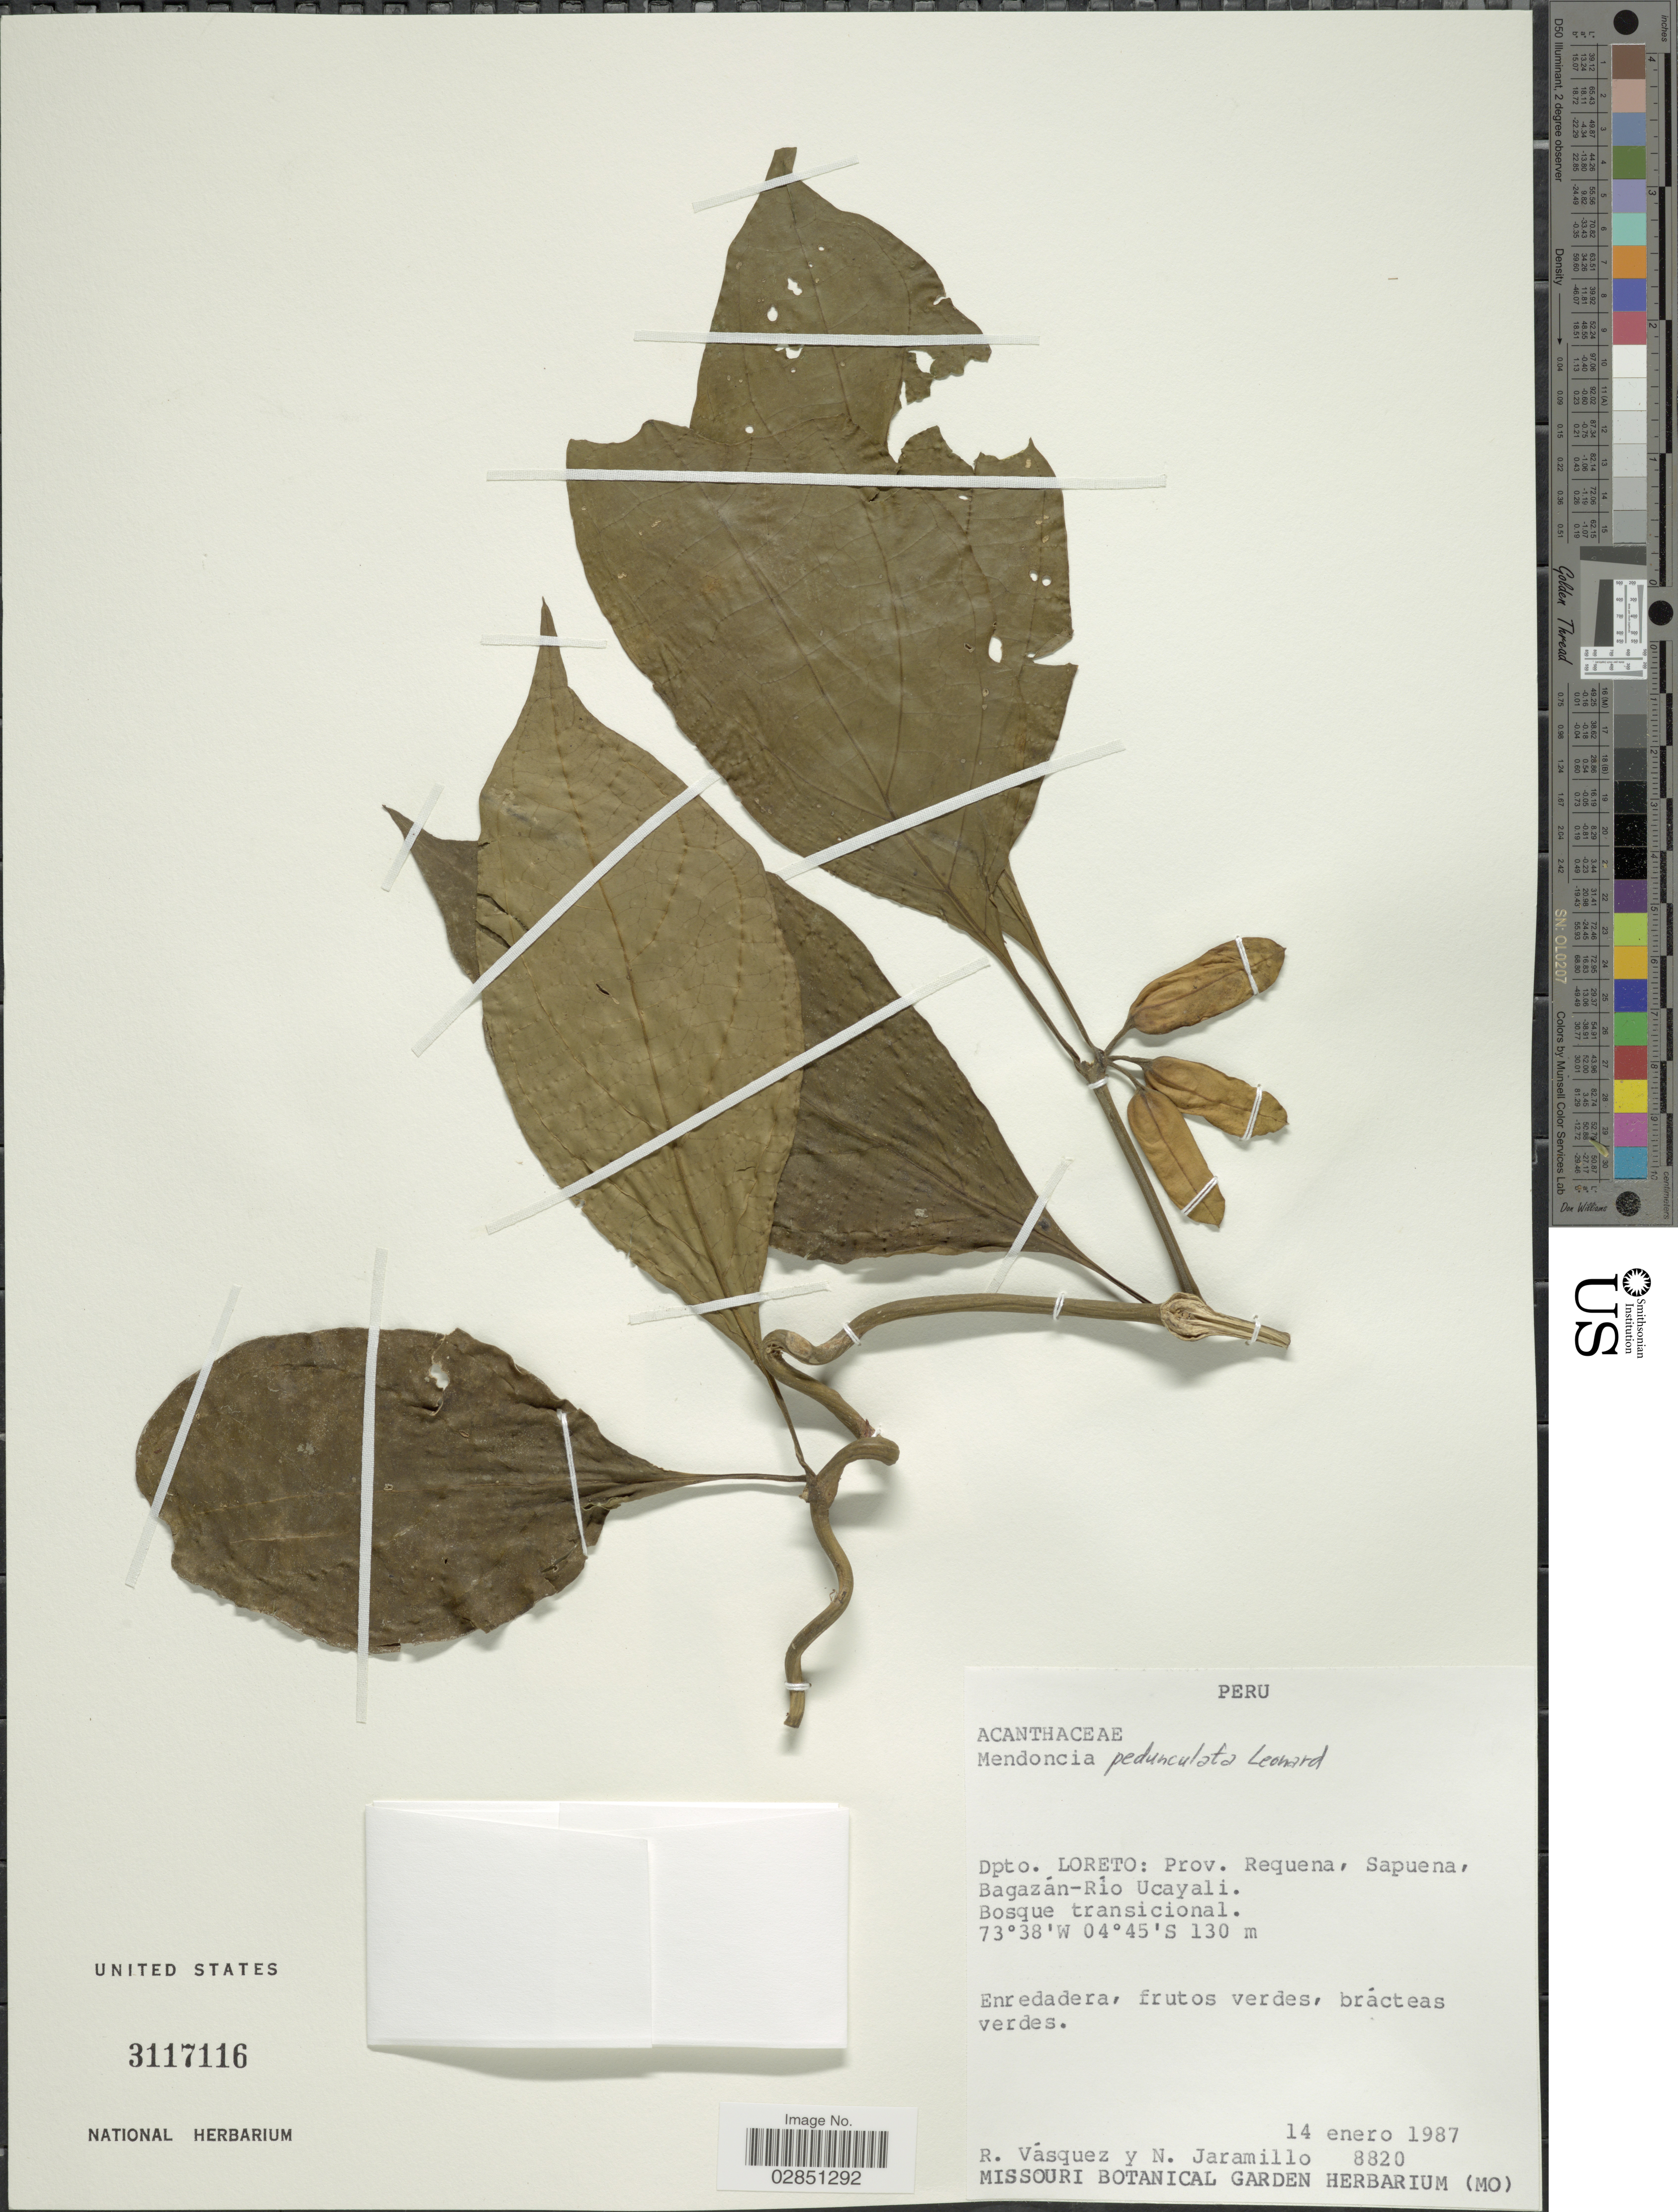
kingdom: Plantae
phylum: Tracheophyta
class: Magnoliopsida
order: Lamiales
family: Acanthaceae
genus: Mendoncia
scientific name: Mendoncia pedunculata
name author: Leonard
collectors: R. Vásquez & N. Jaramillo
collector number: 8820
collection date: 1987-01-14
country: Peru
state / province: Loreto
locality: Dpto. Loreto: Prov. Requena, Sapuena, Bagazán-Río Ucayali.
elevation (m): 130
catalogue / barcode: US 3117116